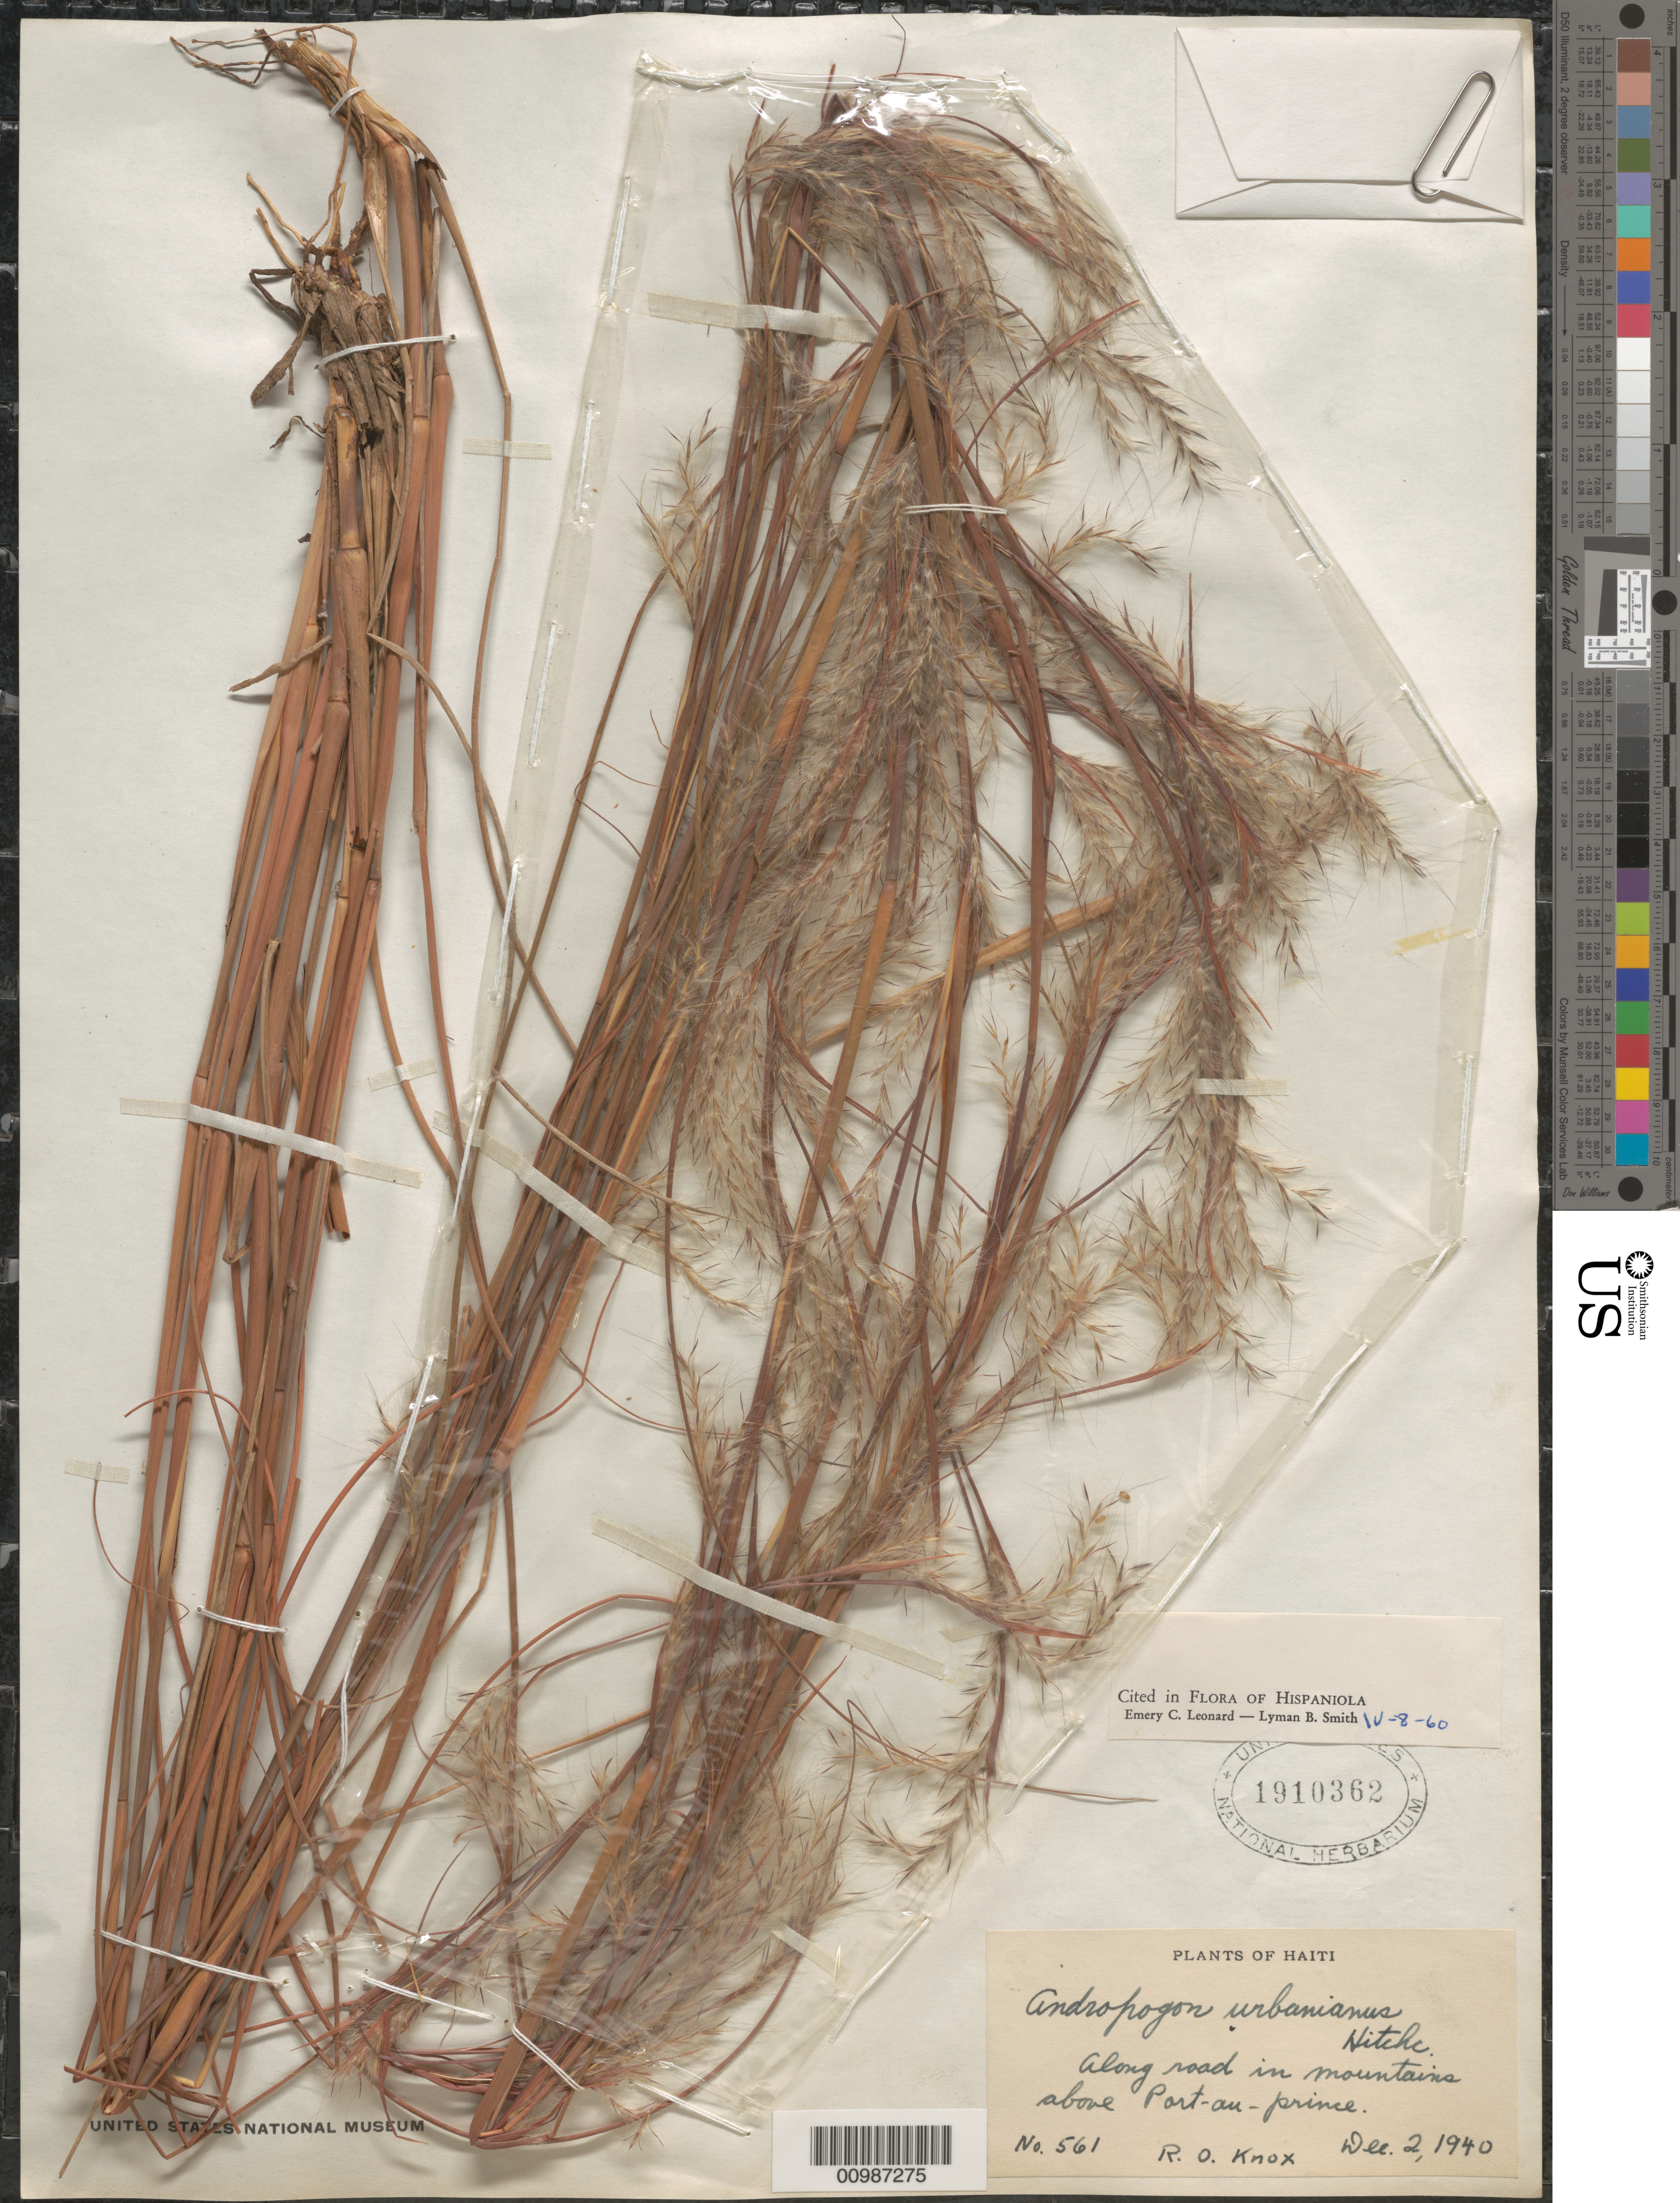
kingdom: Plantae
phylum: Tracheophyta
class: Liliopsida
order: Poales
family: Poaceae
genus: Andropogon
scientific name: Andropogon urbanianus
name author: Hitchc.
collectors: R. O. Knox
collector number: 561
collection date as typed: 02 Dec 1940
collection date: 1940-12-02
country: Haiti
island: Hispaniola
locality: Above Port-au-Prince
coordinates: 0 N, 0 E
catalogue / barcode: US 1910362